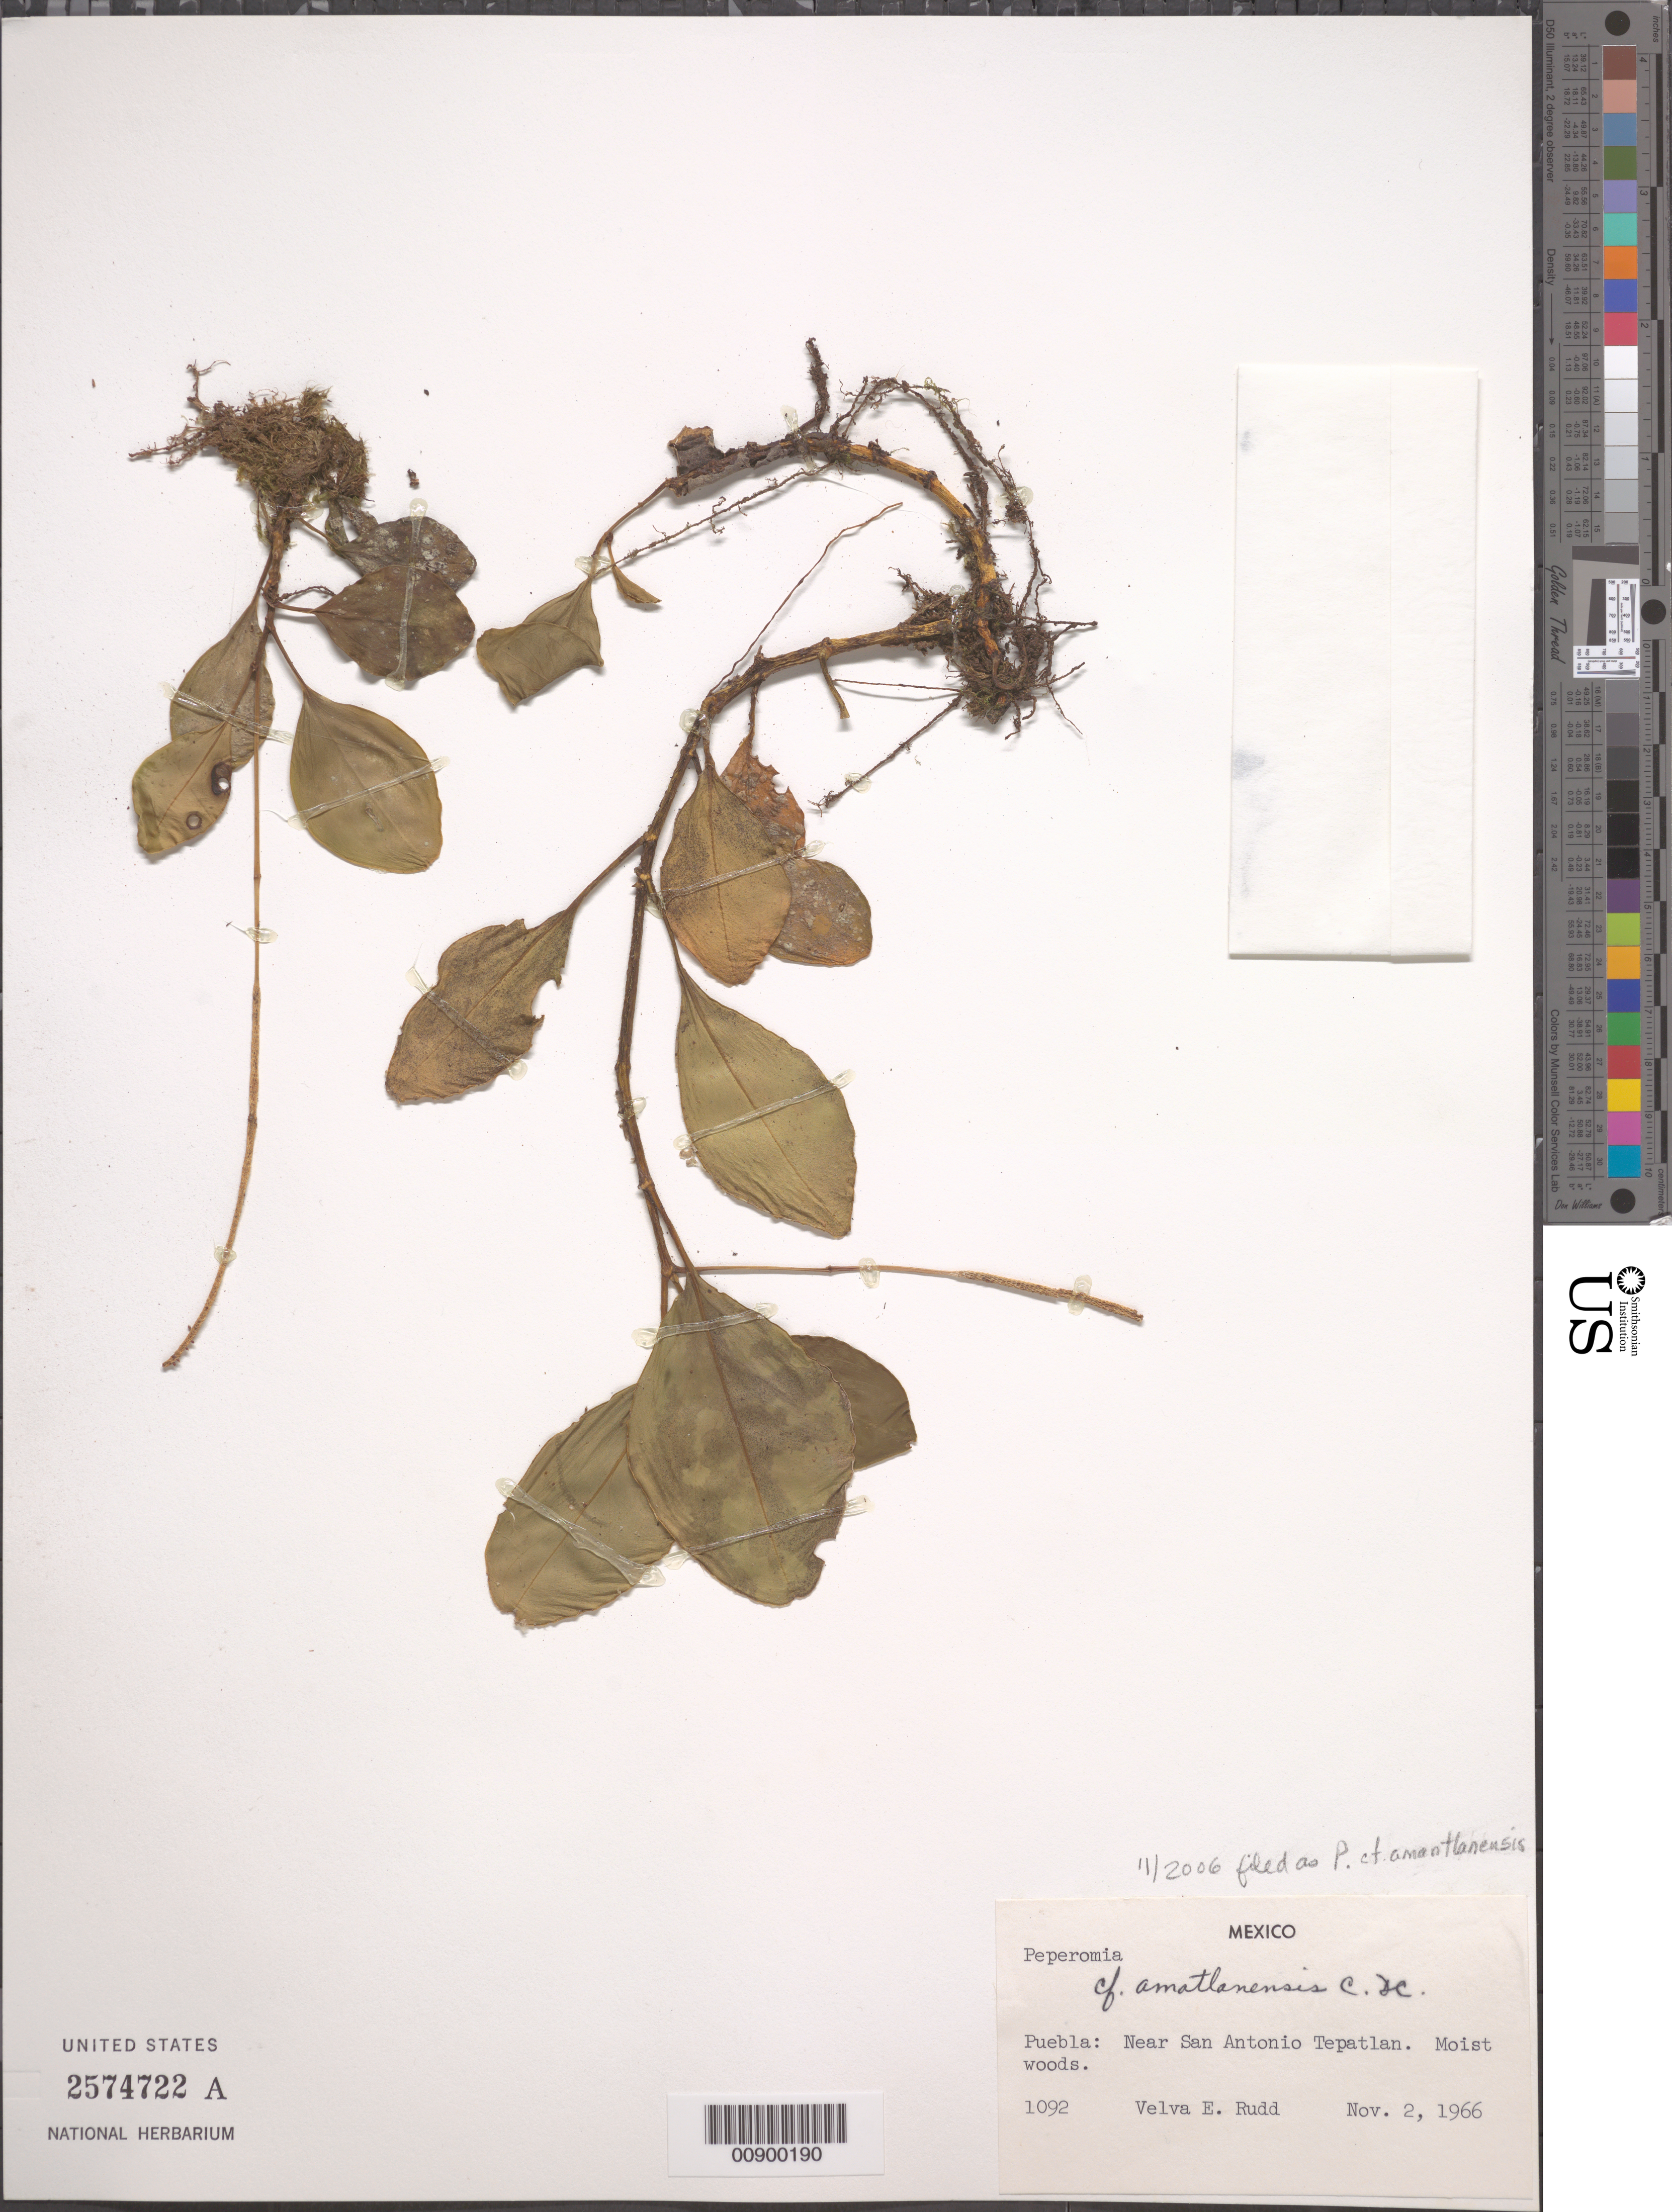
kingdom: Plantae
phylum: Tracheophyta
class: Magnoliopsida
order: Piperales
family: Piperaceae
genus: Peperomia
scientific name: Peperomia amantlanensis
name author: C. DC.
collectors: V. E. Rudd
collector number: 1092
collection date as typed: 02 Nov 1966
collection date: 1966-11-02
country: Mexico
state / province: Puebla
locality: Puebla: Near San Antonio Tepatlan.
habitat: Moist woods.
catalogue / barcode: US 2574722A